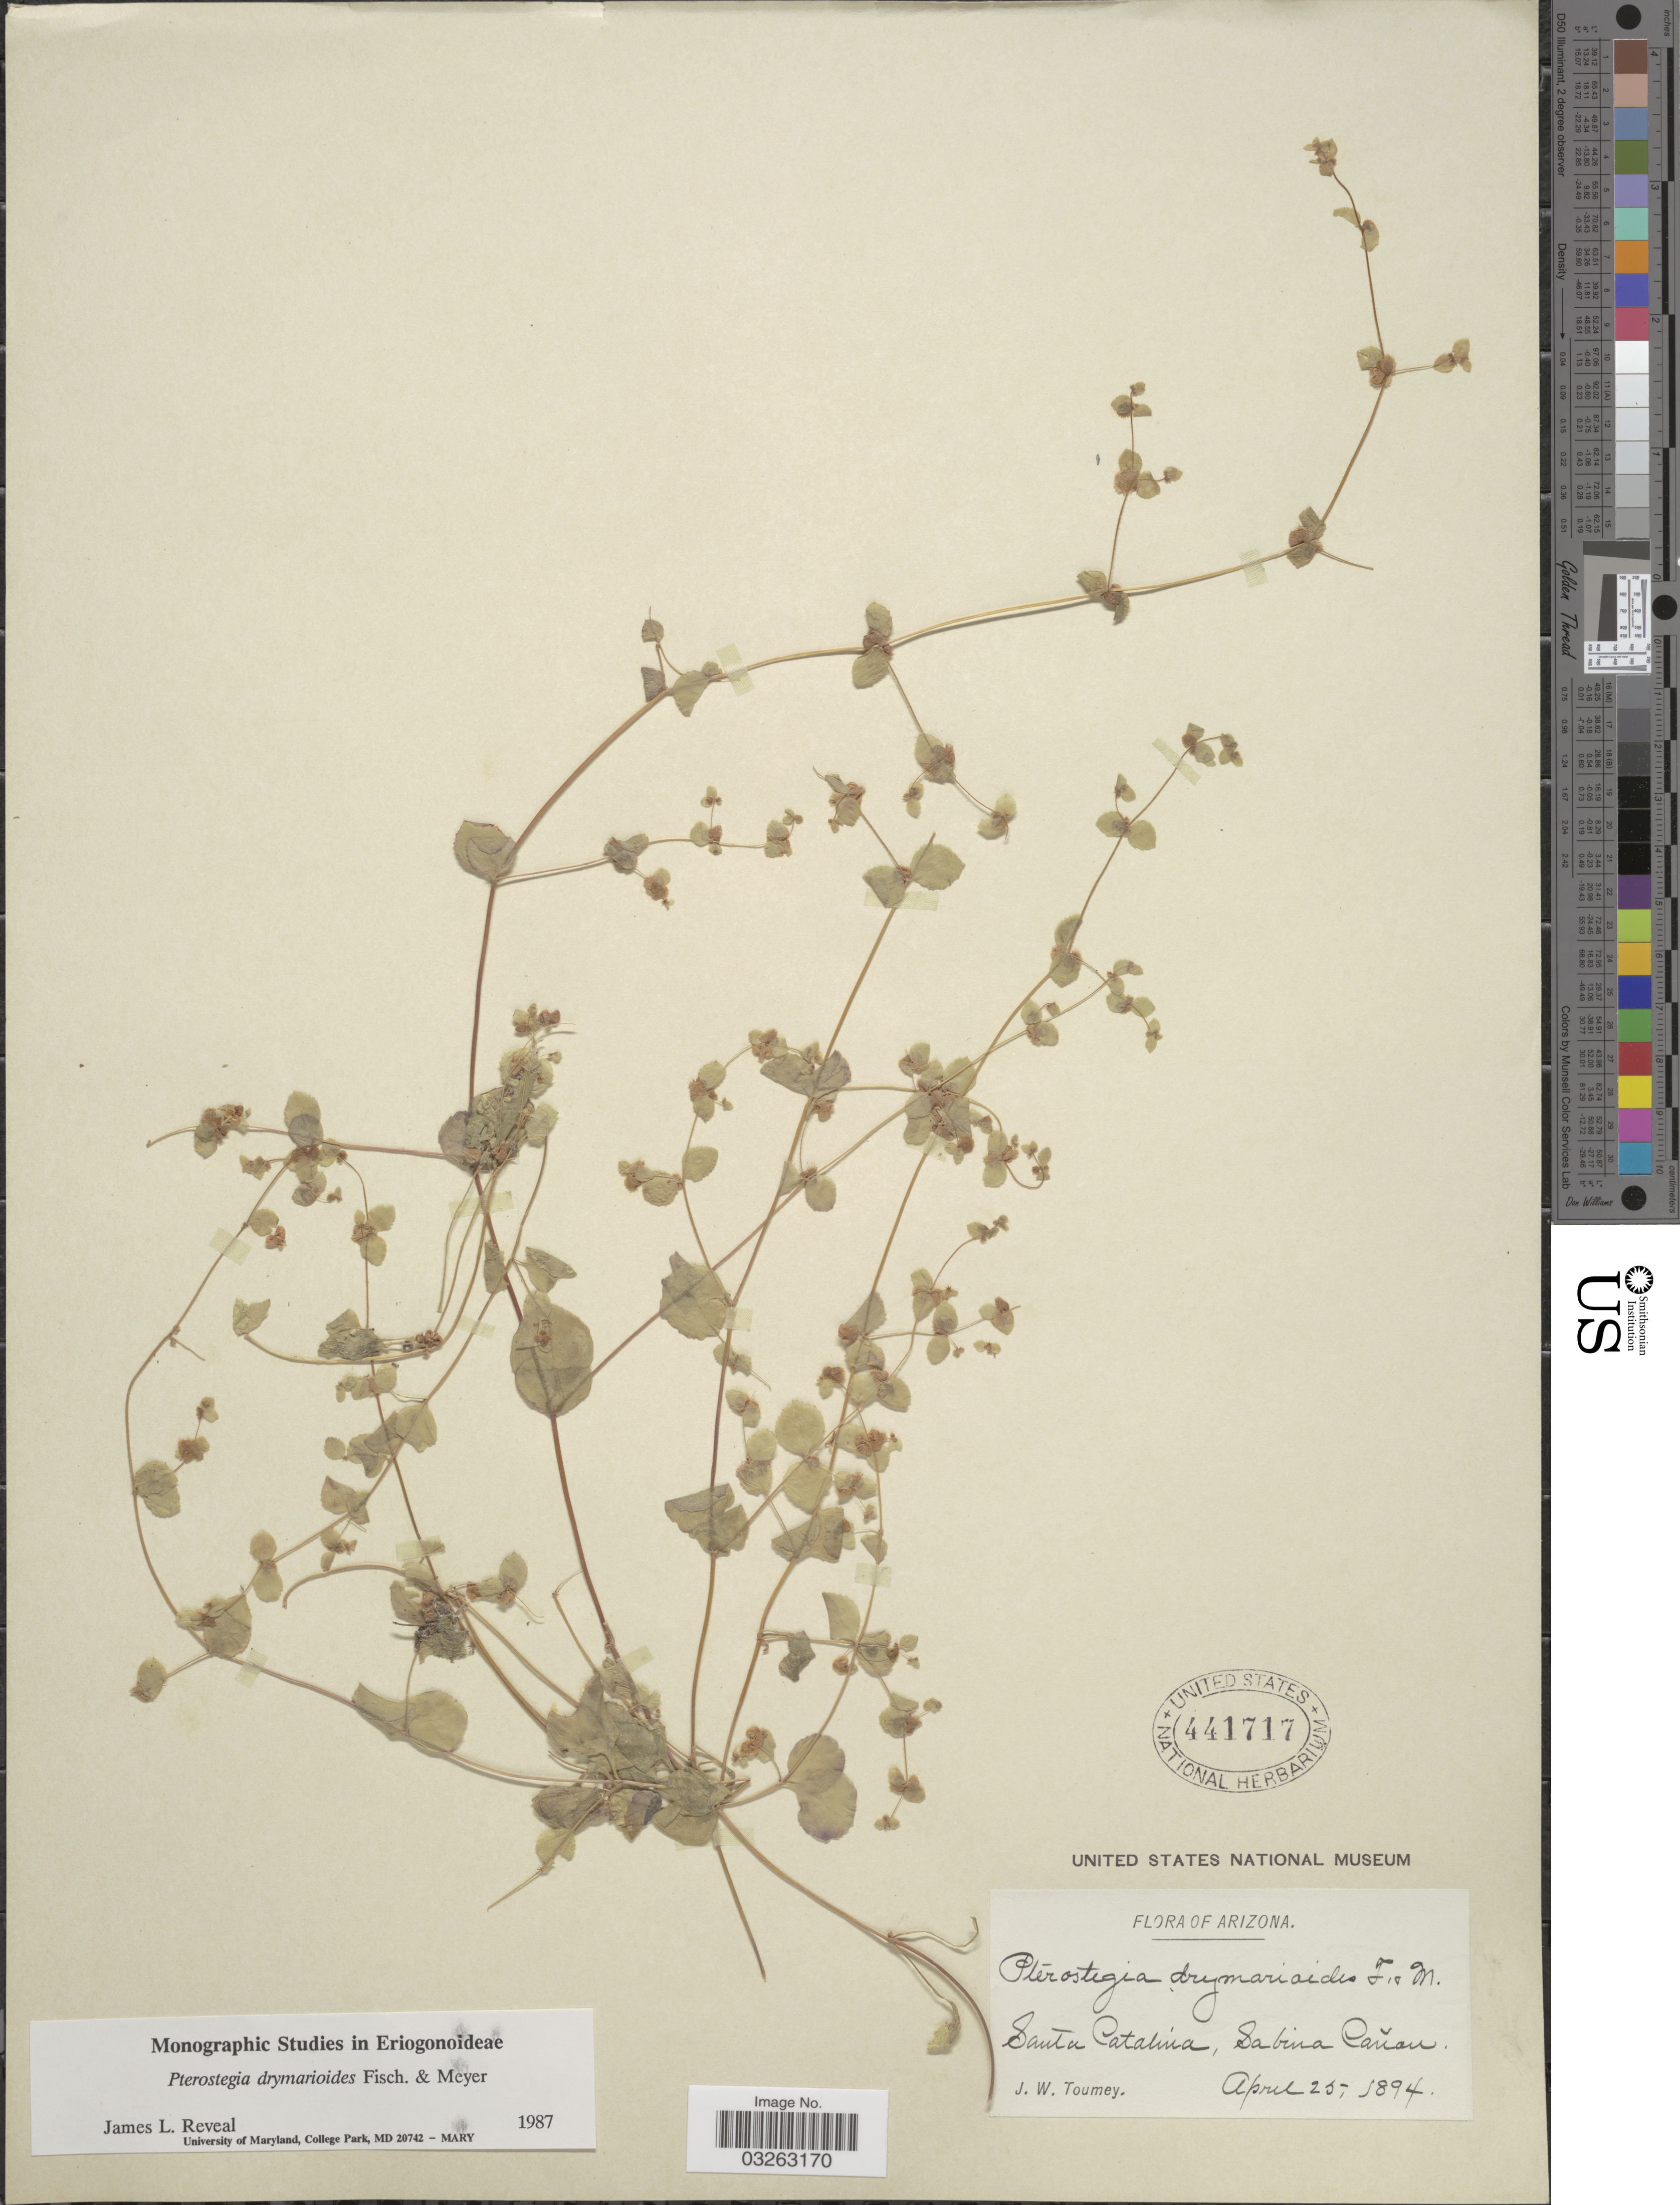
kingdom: Plantae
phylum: Tracheophyta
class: Magnoliopsida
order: Caryophyllales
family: Polygonaceae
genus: Pterostegia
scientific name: Pterostegia drymarioides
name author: Fisch. & C.A. Mey.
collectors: J. W. Toumey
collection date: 1894-04-25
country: United States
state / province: Arizona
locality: Santa Catalina, Sabino Cañon.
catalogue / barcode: US 441717